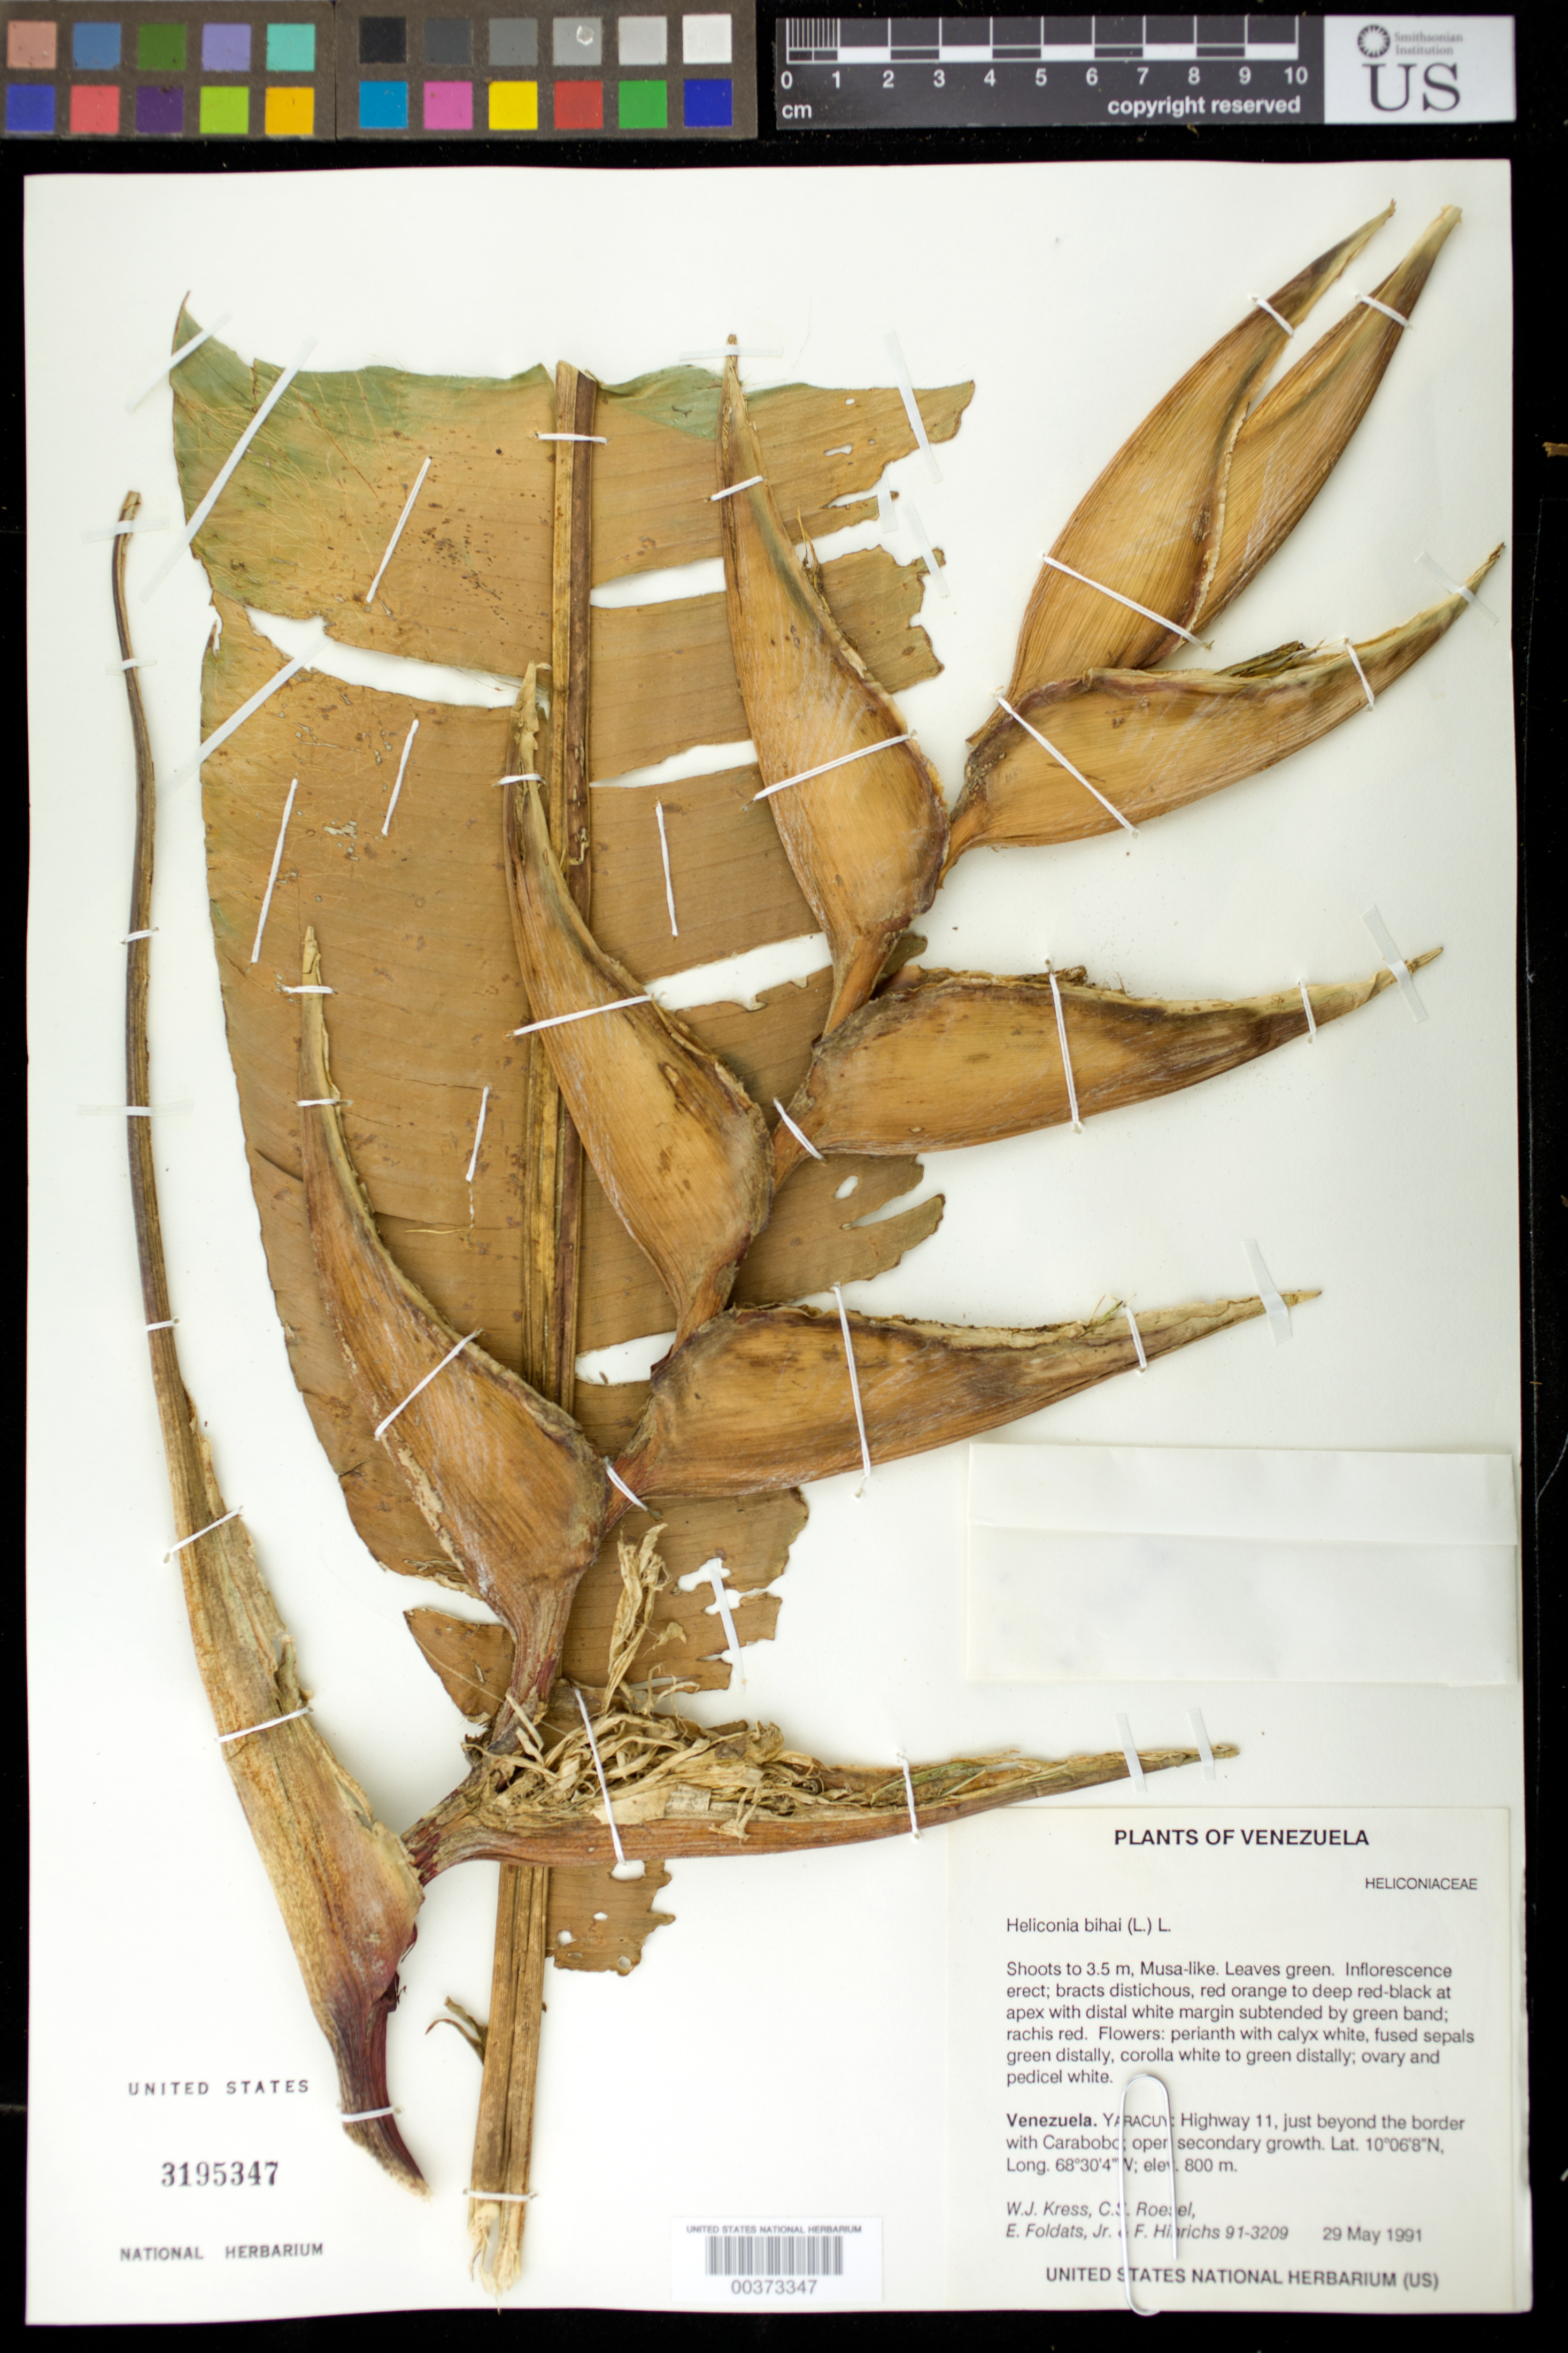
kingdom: Plantae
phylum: Tracheophyta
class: Liliopsida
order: Zingiberales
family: Heliconiaceae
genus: Heliconia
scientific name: Heliconia bihai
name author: (L.) L.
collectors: W. J. Kress, C. S. Roesel, E. Foldats & F. Hinrichs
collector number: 91-3209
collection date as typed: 29 May 1991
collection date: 1991-05-29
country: Venezuela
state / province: Yaracuy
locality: Hwy 11 just beyond the border with carabobo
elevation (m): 800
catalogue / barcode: US 3195347